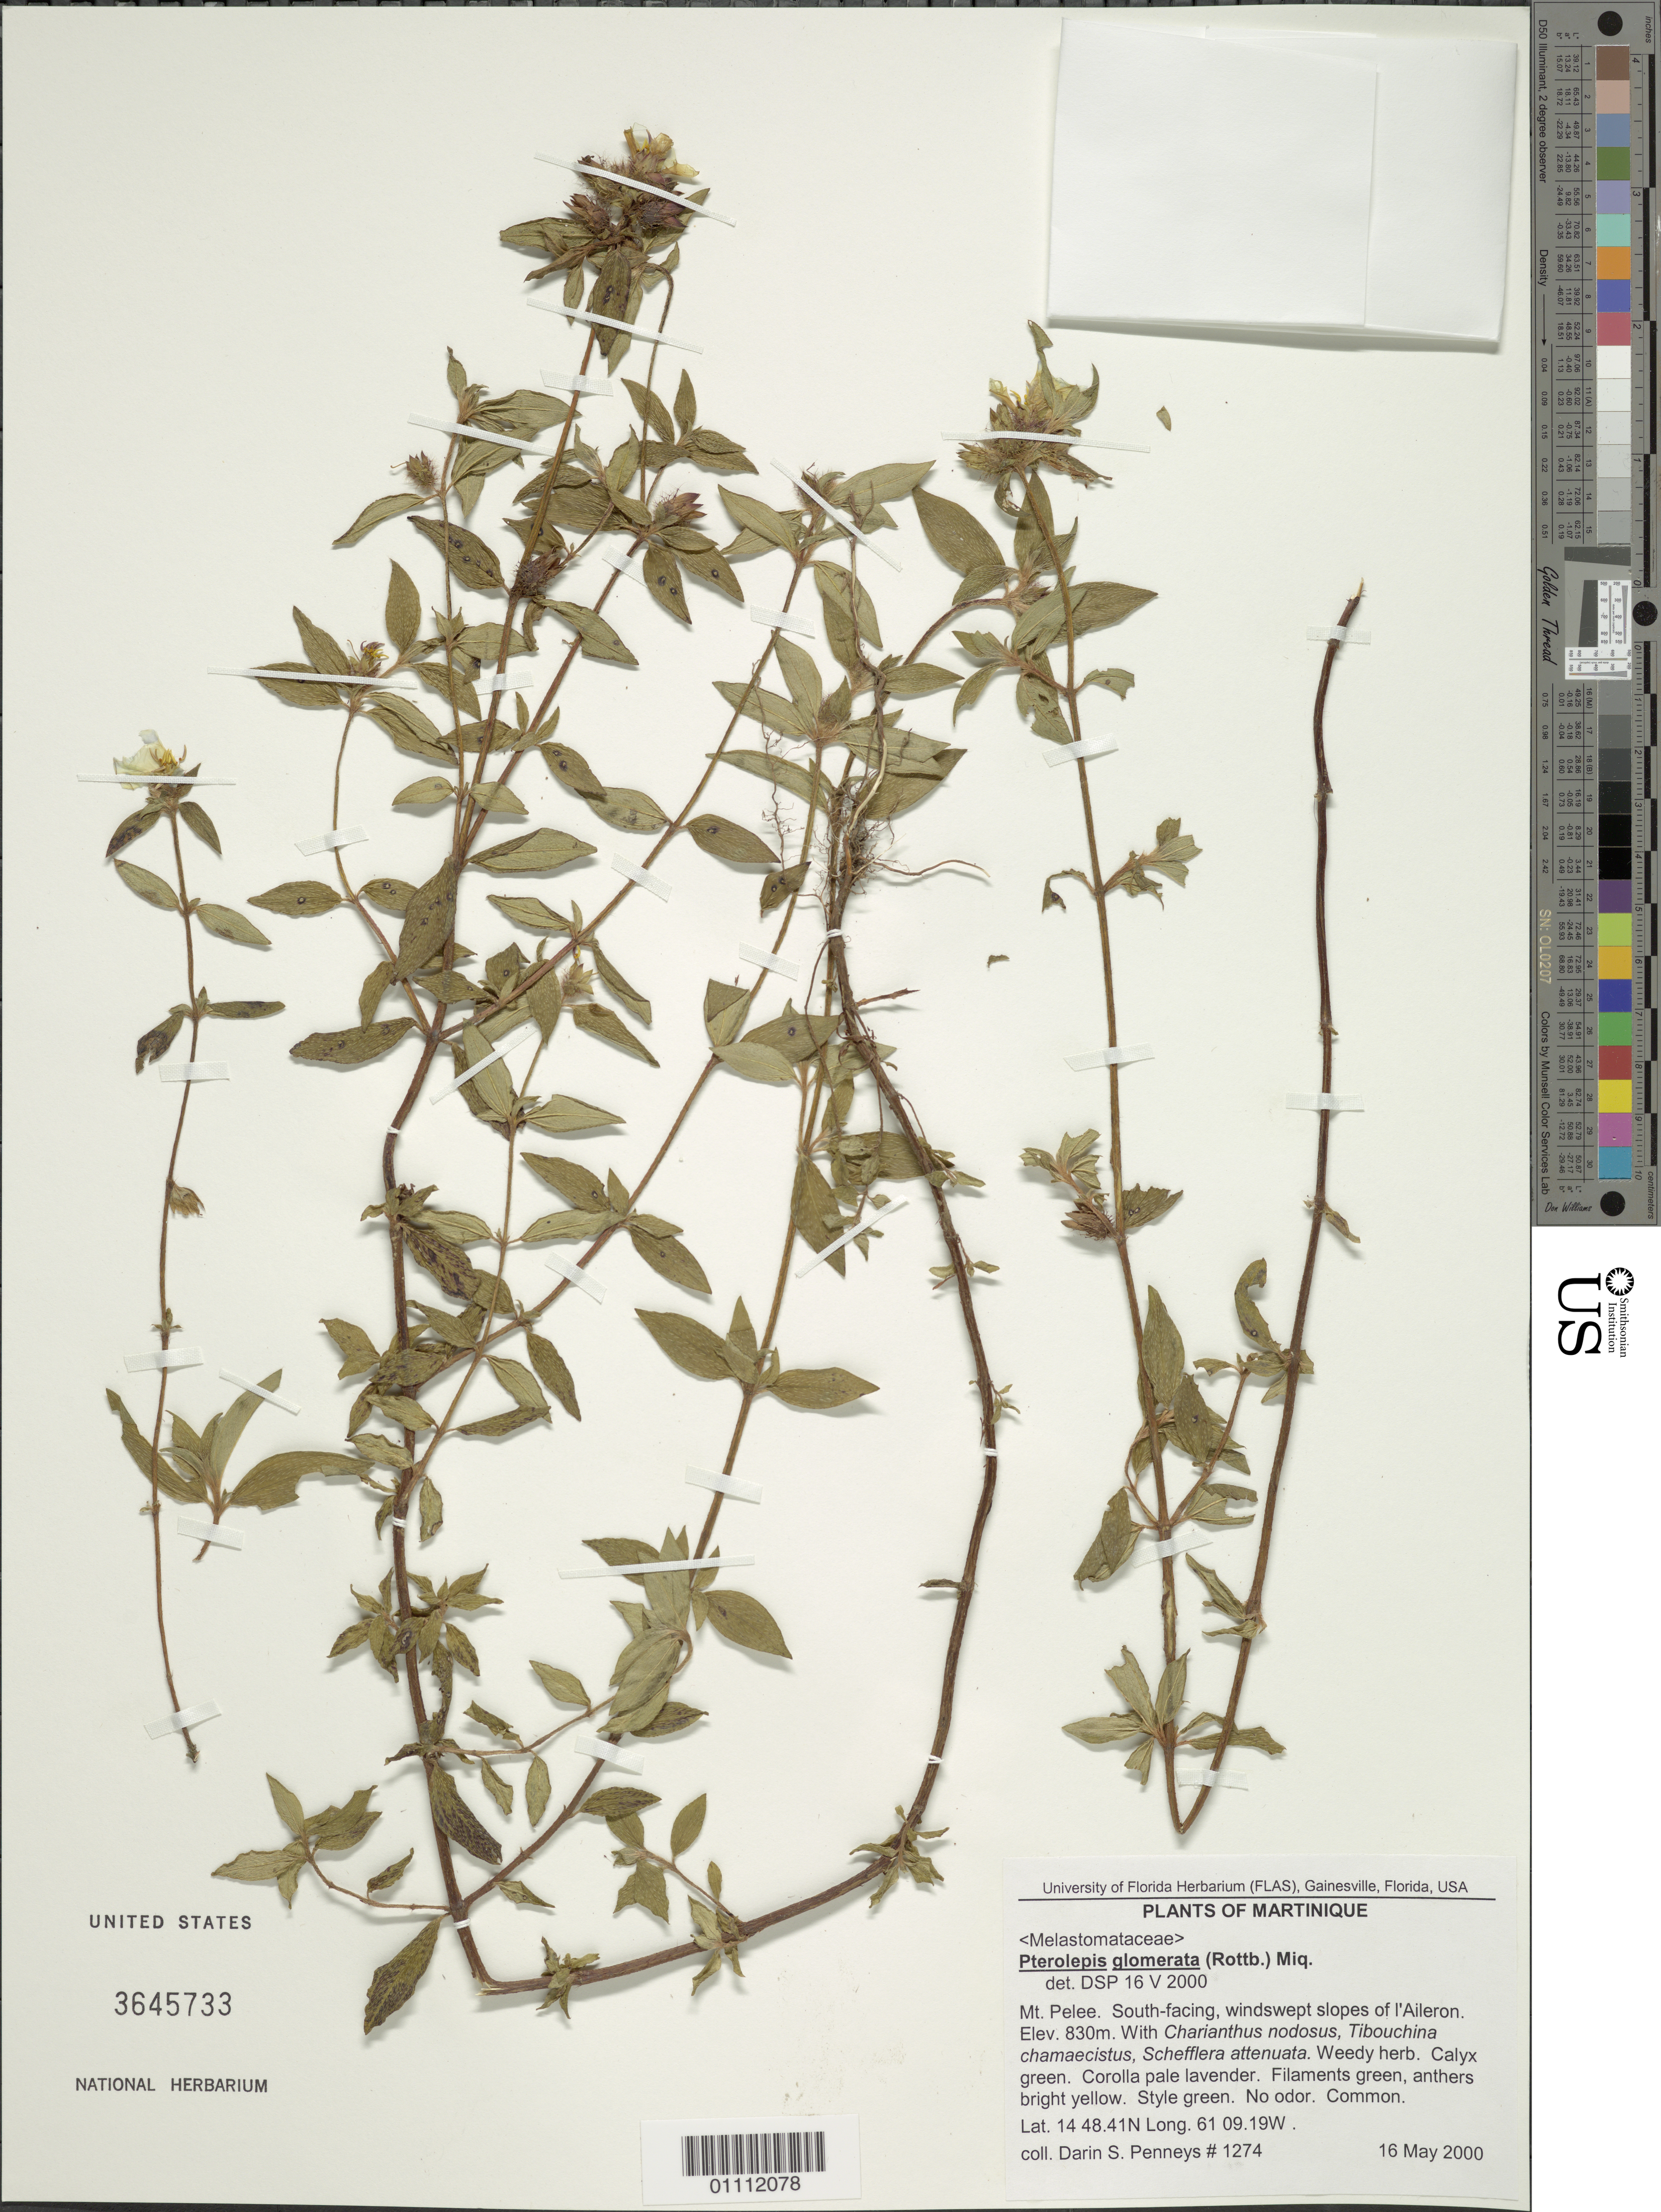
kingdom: Plantae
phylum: Tracheophyta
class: Magnoliopsida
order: Myrtales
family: Melastomataceae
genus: Pterolepis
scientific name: Pterolepis glomerata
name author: (Rottb.) Miq.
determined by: Pennys, D. S.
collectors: D. S. Penneys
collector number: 1274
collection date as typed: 16 May 2000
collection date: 2000-05-16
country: Martinique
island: Martinique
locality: Mt. Pelee, south-facing slopes of l'Aileron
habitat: With Charianthus nodosus, Tibouchina chamaecistus, Schefflera attenuata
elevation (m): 830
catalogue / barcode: US 3645733